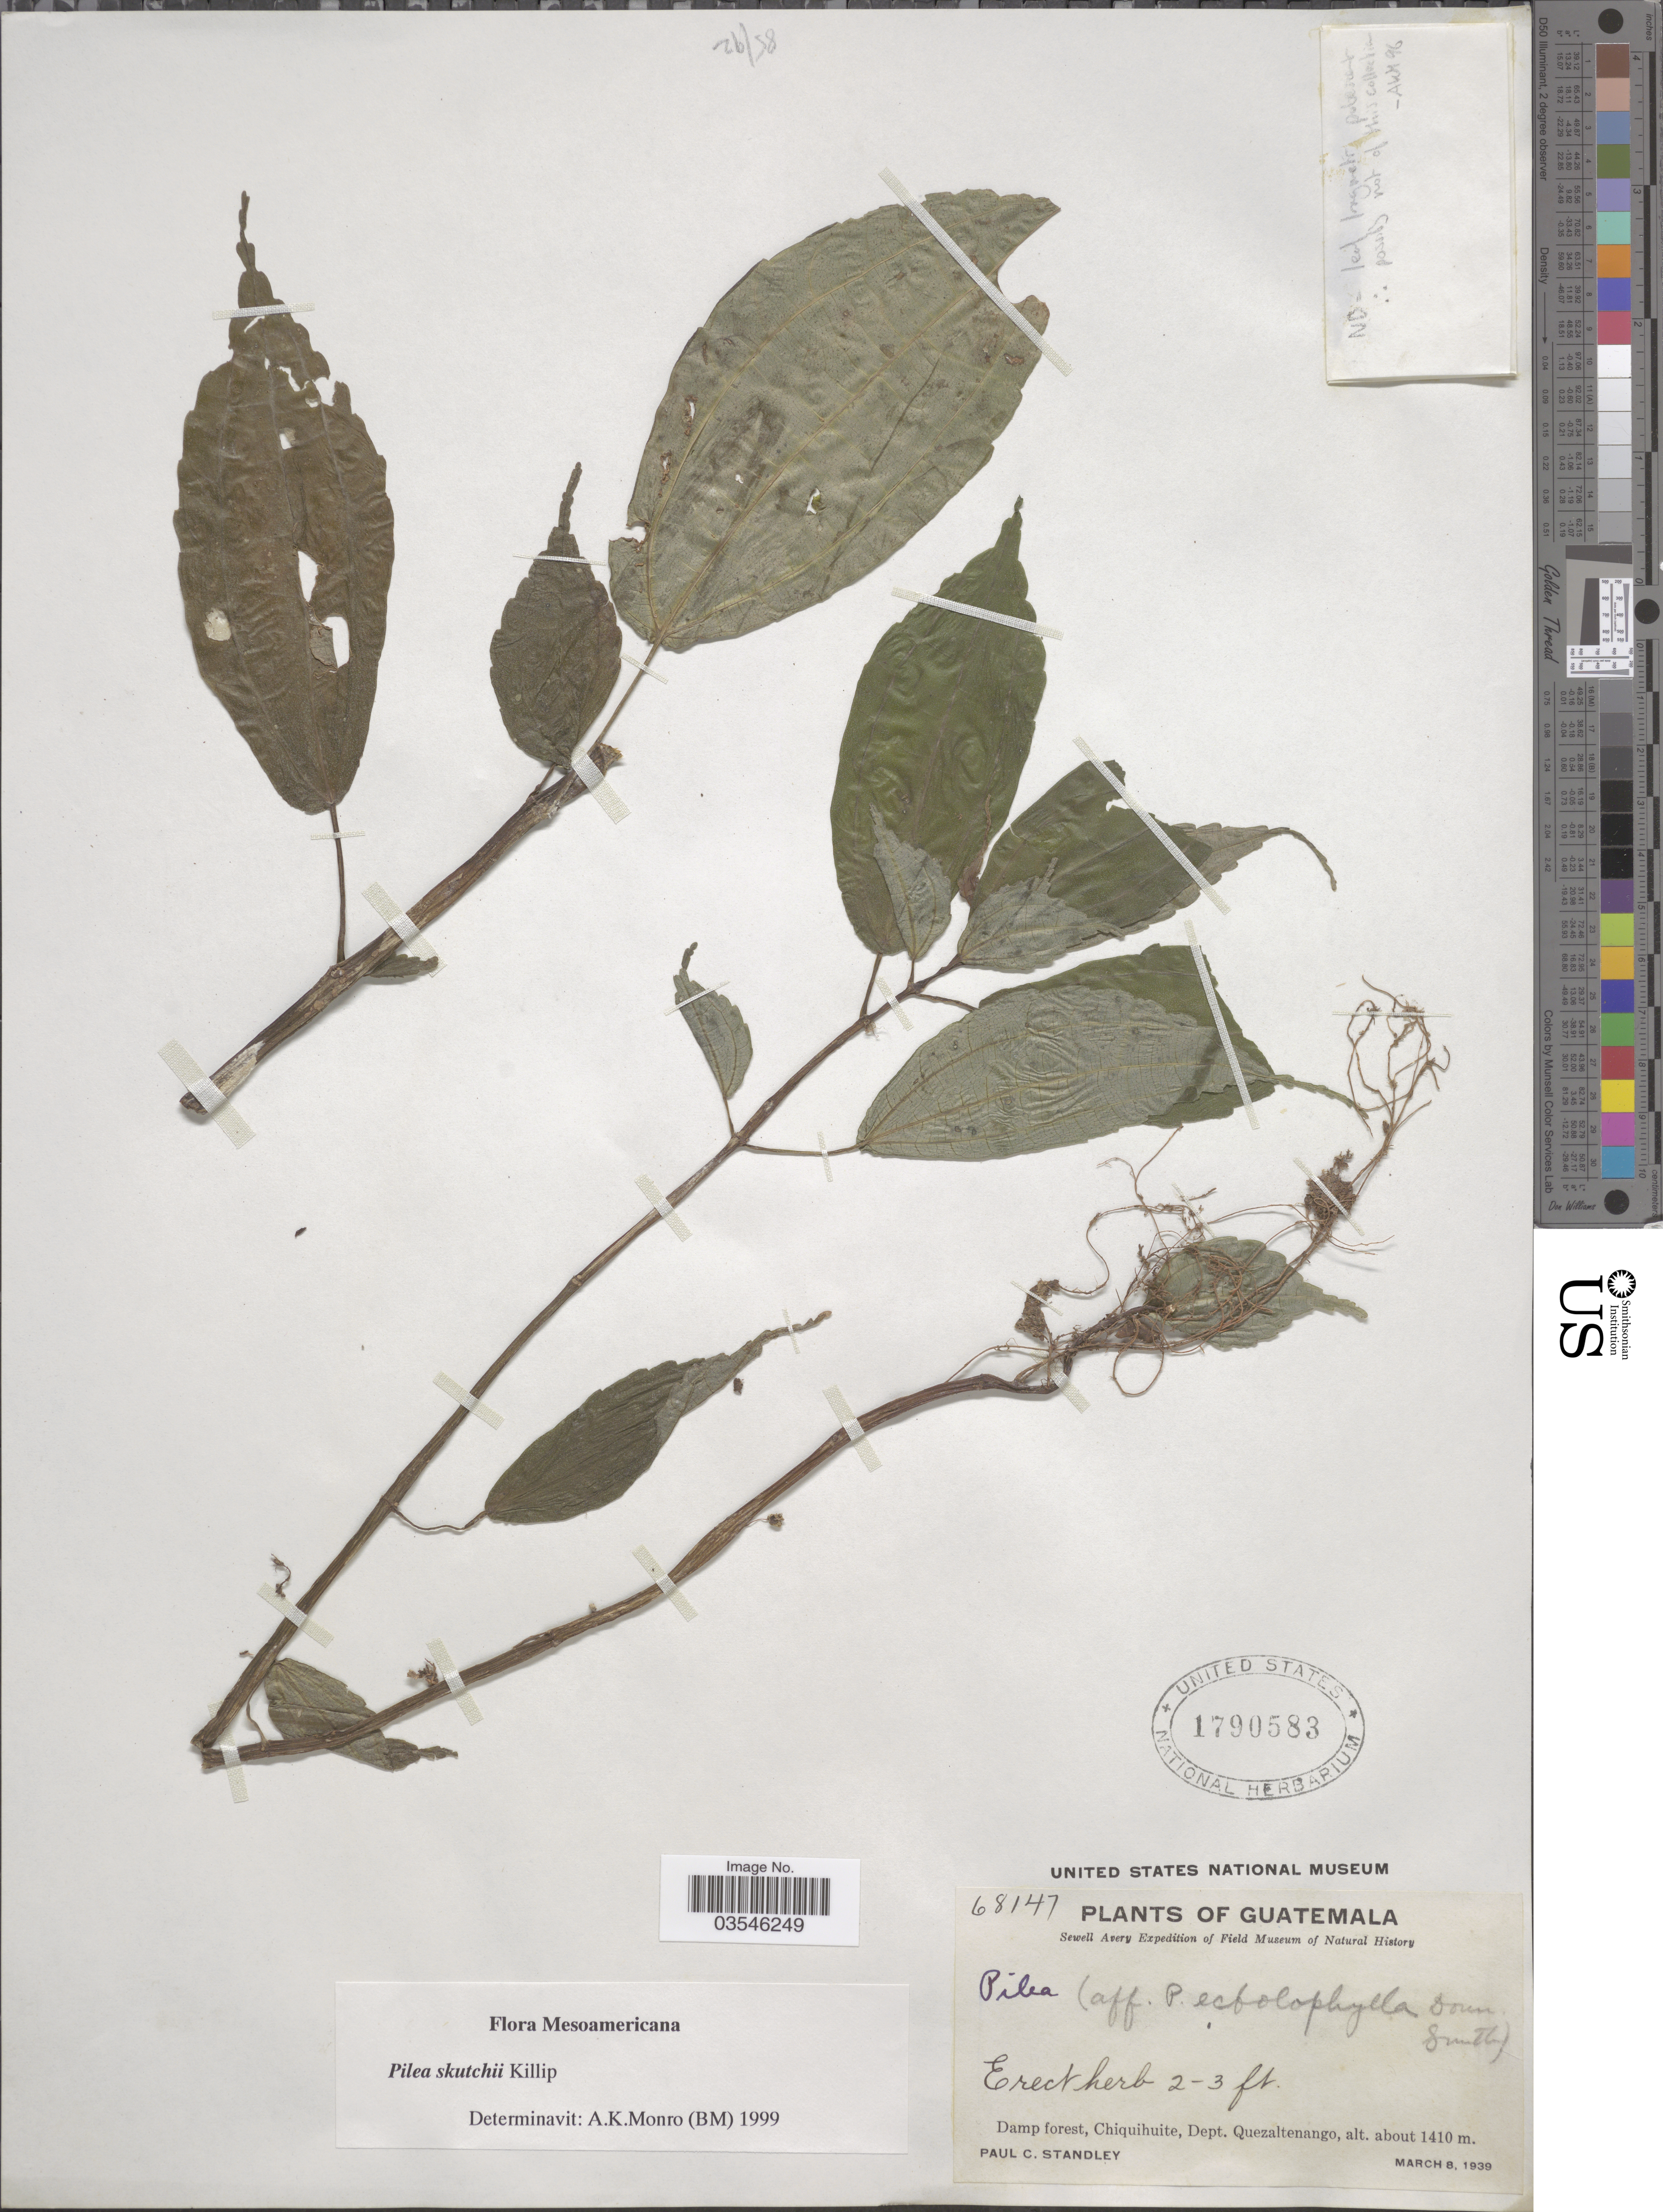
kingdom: Plantae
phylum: Tracheophyta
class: Magnoliopsida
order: Rosales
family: Urticaceae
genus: Pilea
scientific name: Pilea skutchii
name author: Killip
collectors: P. C. Standley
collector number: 68147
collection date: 1939-03-08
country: Guatemala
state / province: Quetzaltenango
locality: Damp forest, Chiquihuite, Dept. Quezaltenango.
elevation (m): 1410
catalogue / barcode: US 1790583